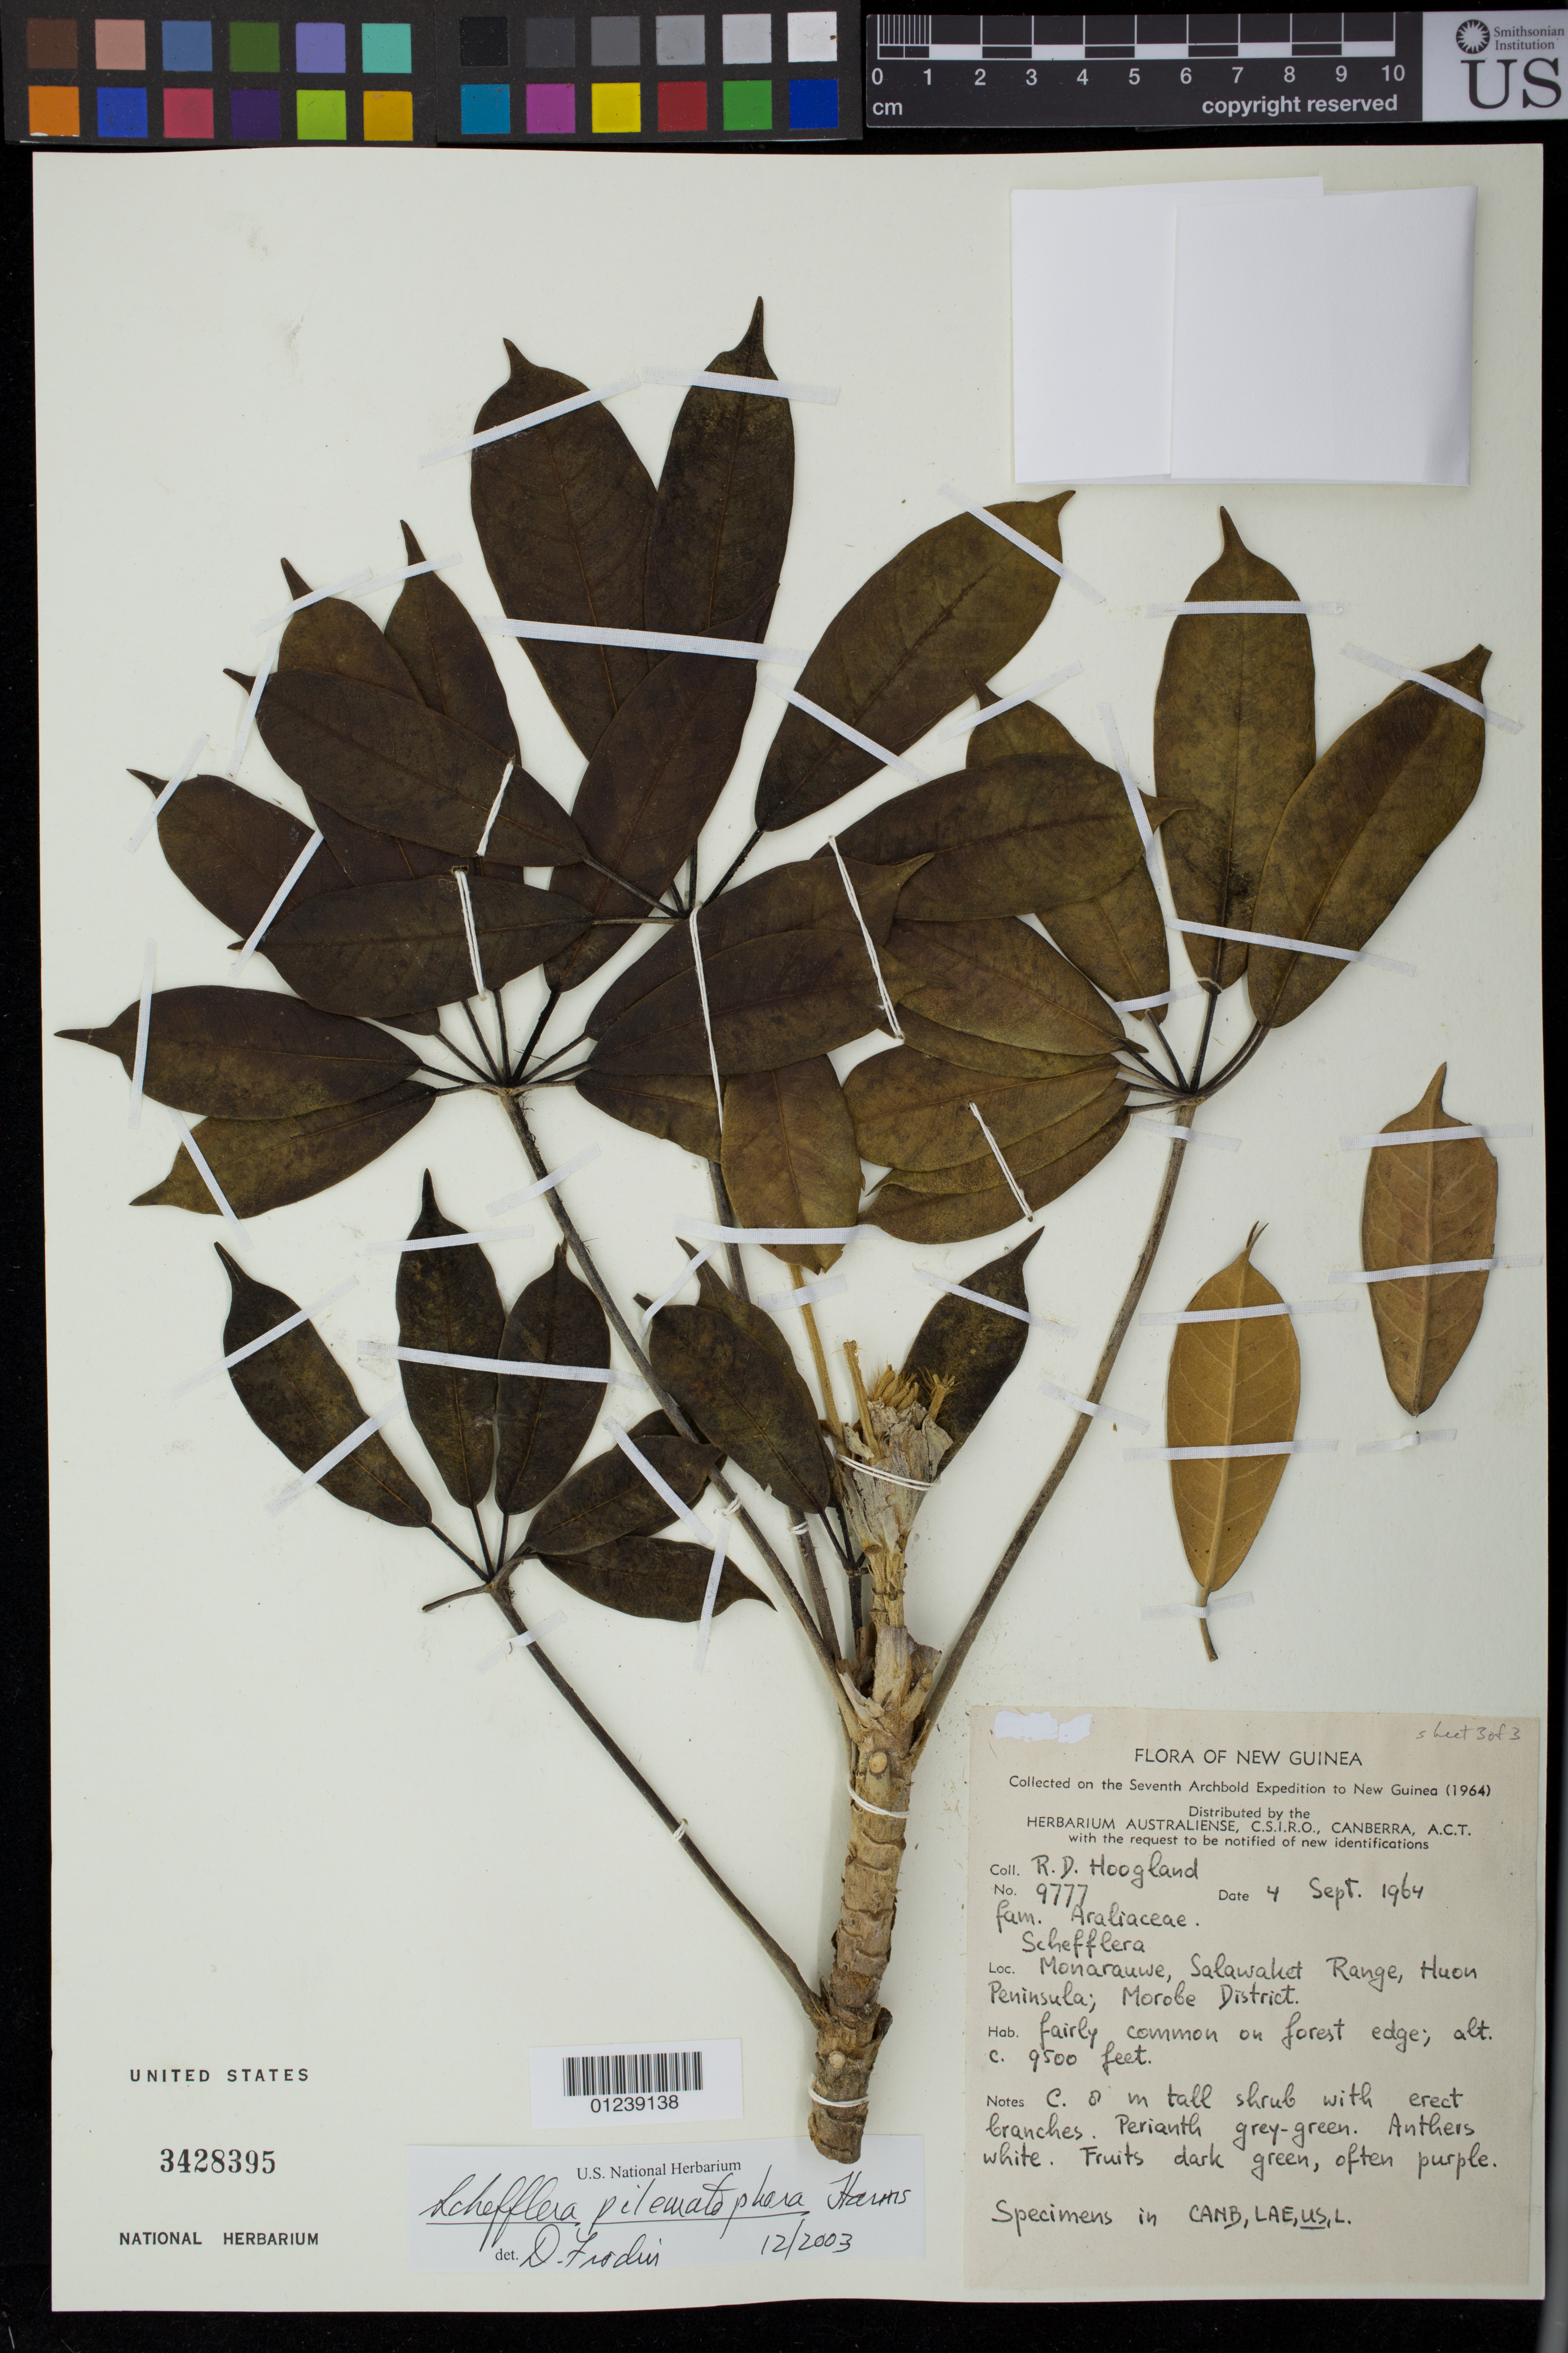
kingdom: Plantae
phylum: Tracheophyta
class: Magnoliopsida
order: Apiales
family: Araliaceae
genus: Heptapleurum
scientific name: Heptapleurum pilematophorum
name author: (Harms) G. M. Plunkett & Lowry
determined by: Wagner, W. L., (BOT), Smithsonian Institution - National Museum of Natural History (UNITED STATES)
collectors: R. D. Hoogland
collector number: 9777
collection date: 1964-09-04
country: Papua New Guinea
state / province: Morobe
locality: Monarauwe, Salawaket Range, Huon Peninsula.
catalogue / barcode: US 3428395